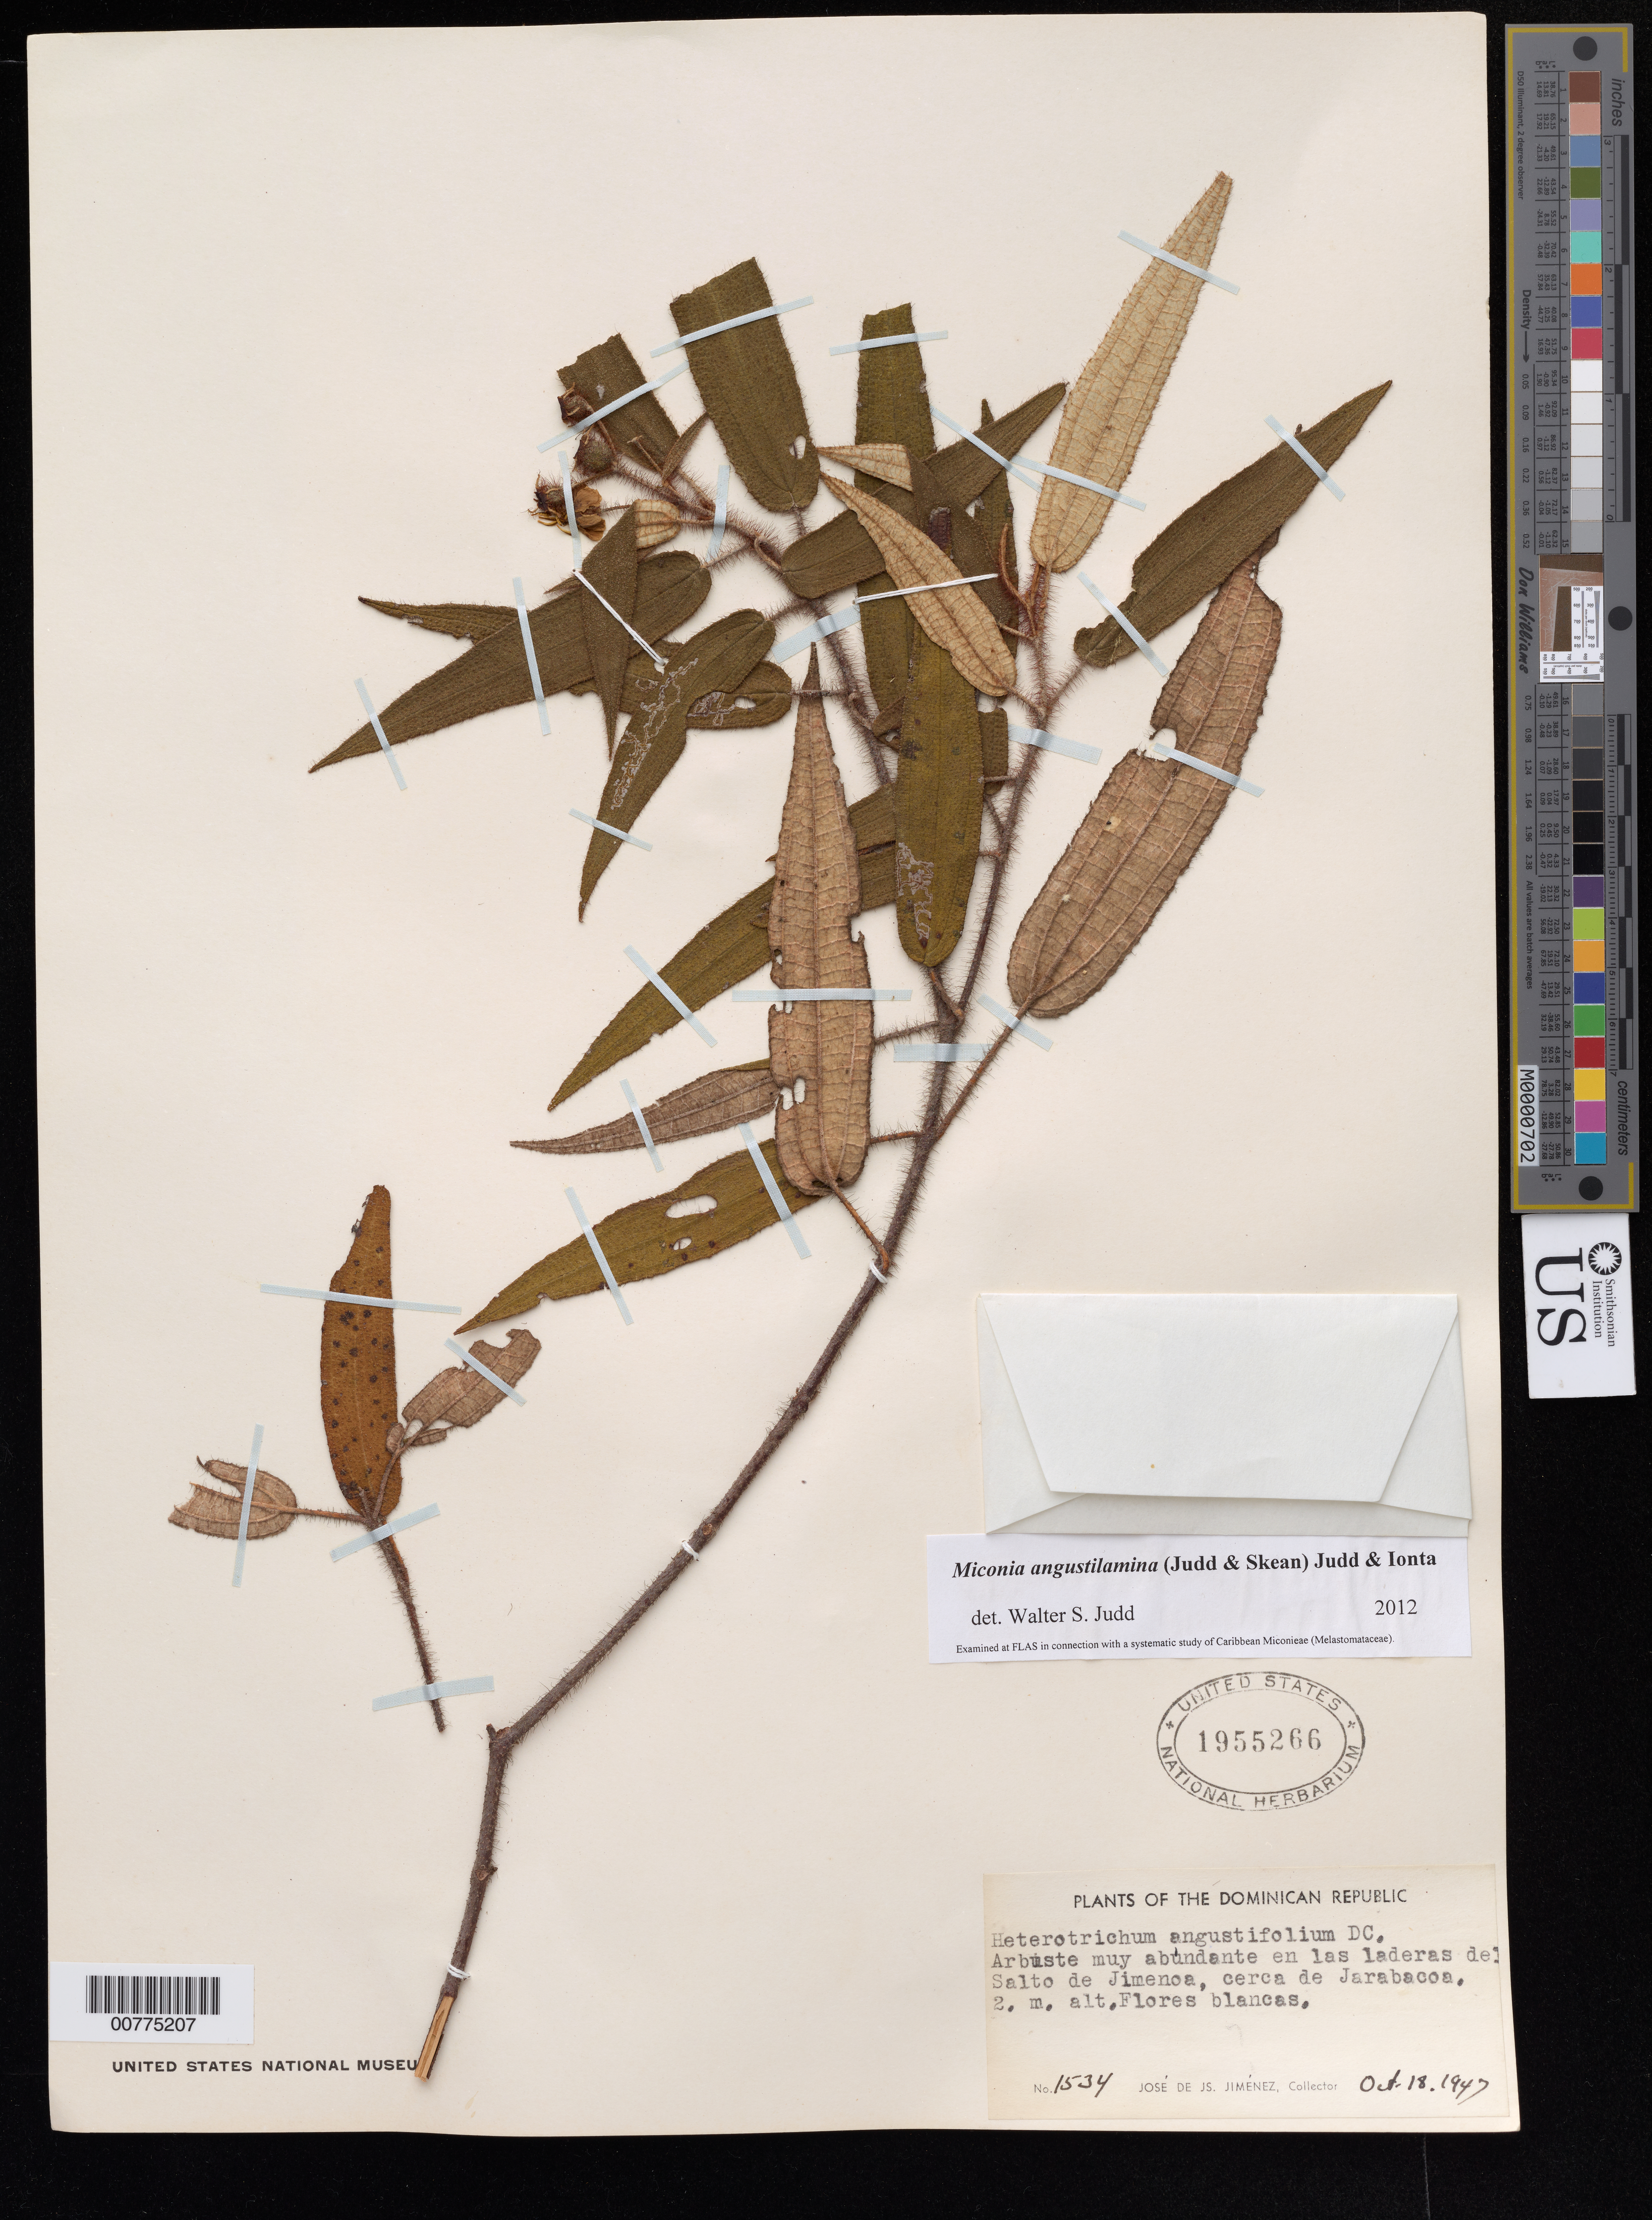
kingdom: Plantae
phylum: Tracheophyta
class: Magnoliopsida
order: Myrtales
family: Melastomataceae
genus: Miconia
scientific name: Miconia angustilamina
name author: (Judd & Skean) Judd & Ionta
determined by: Judd, Walter S.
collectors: J. J. Jiménez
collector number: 1534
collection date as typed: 18 Oct 1947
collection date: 1947-10-18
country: Dominican Republic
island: Hispaniola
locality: Salto de Jimenoa, close to Jarabacoa.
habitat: Hills.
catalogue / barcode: US 1955266